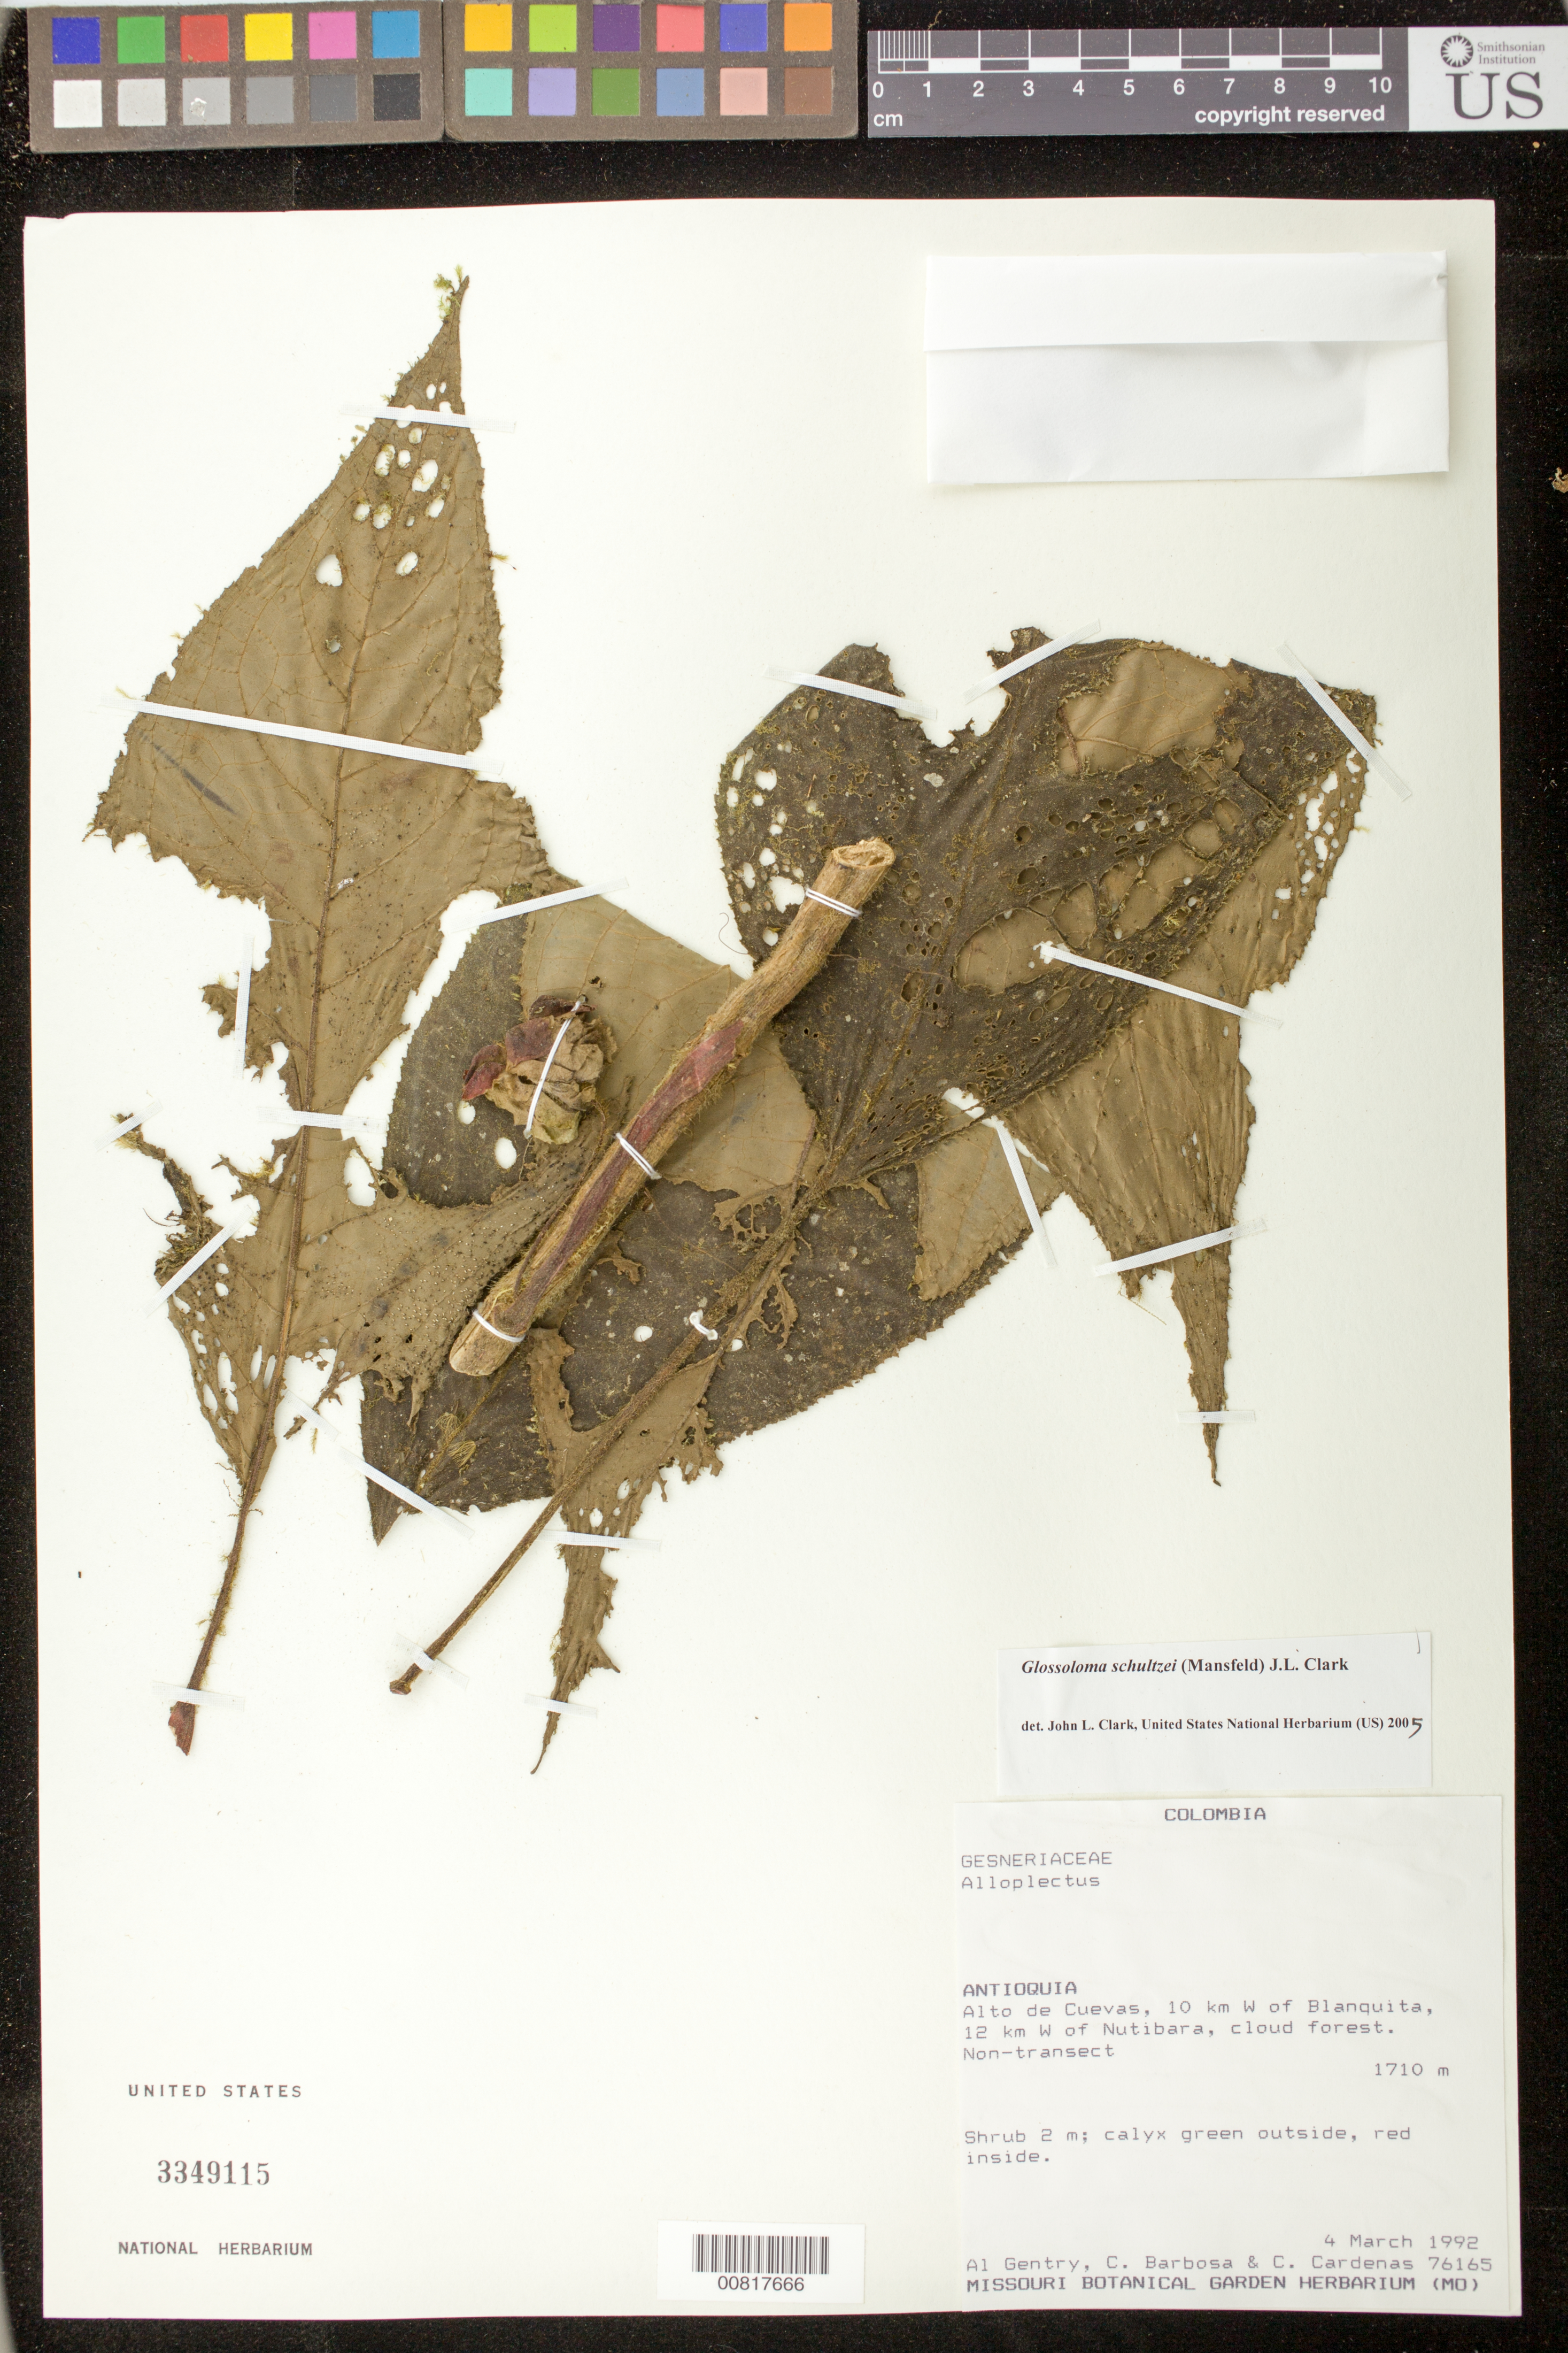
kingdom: Plantae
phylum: Tracheophyta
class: Magnoliopsida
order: Lamiales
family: Gesneriaceae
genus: Glossoloma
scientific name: Glossoloma schultzei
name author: (Mansf.) J.L. Clark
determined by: Clark, J. L., (SEL), The Marie Selby Botanical Garden (UNITED STATES)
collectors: A. H. Gentry, C. E. Barbosa & C. Cardenas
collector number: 76165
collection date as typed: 04 Mar 1992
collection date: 1992-03-04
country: Colombia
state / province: Antioquia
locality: Alto de Cuevas, 10 km W of Blanquita, 12 km W of Nutibara, non-transect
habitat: Cloud forest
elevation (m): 1710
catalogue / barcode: US 3349115